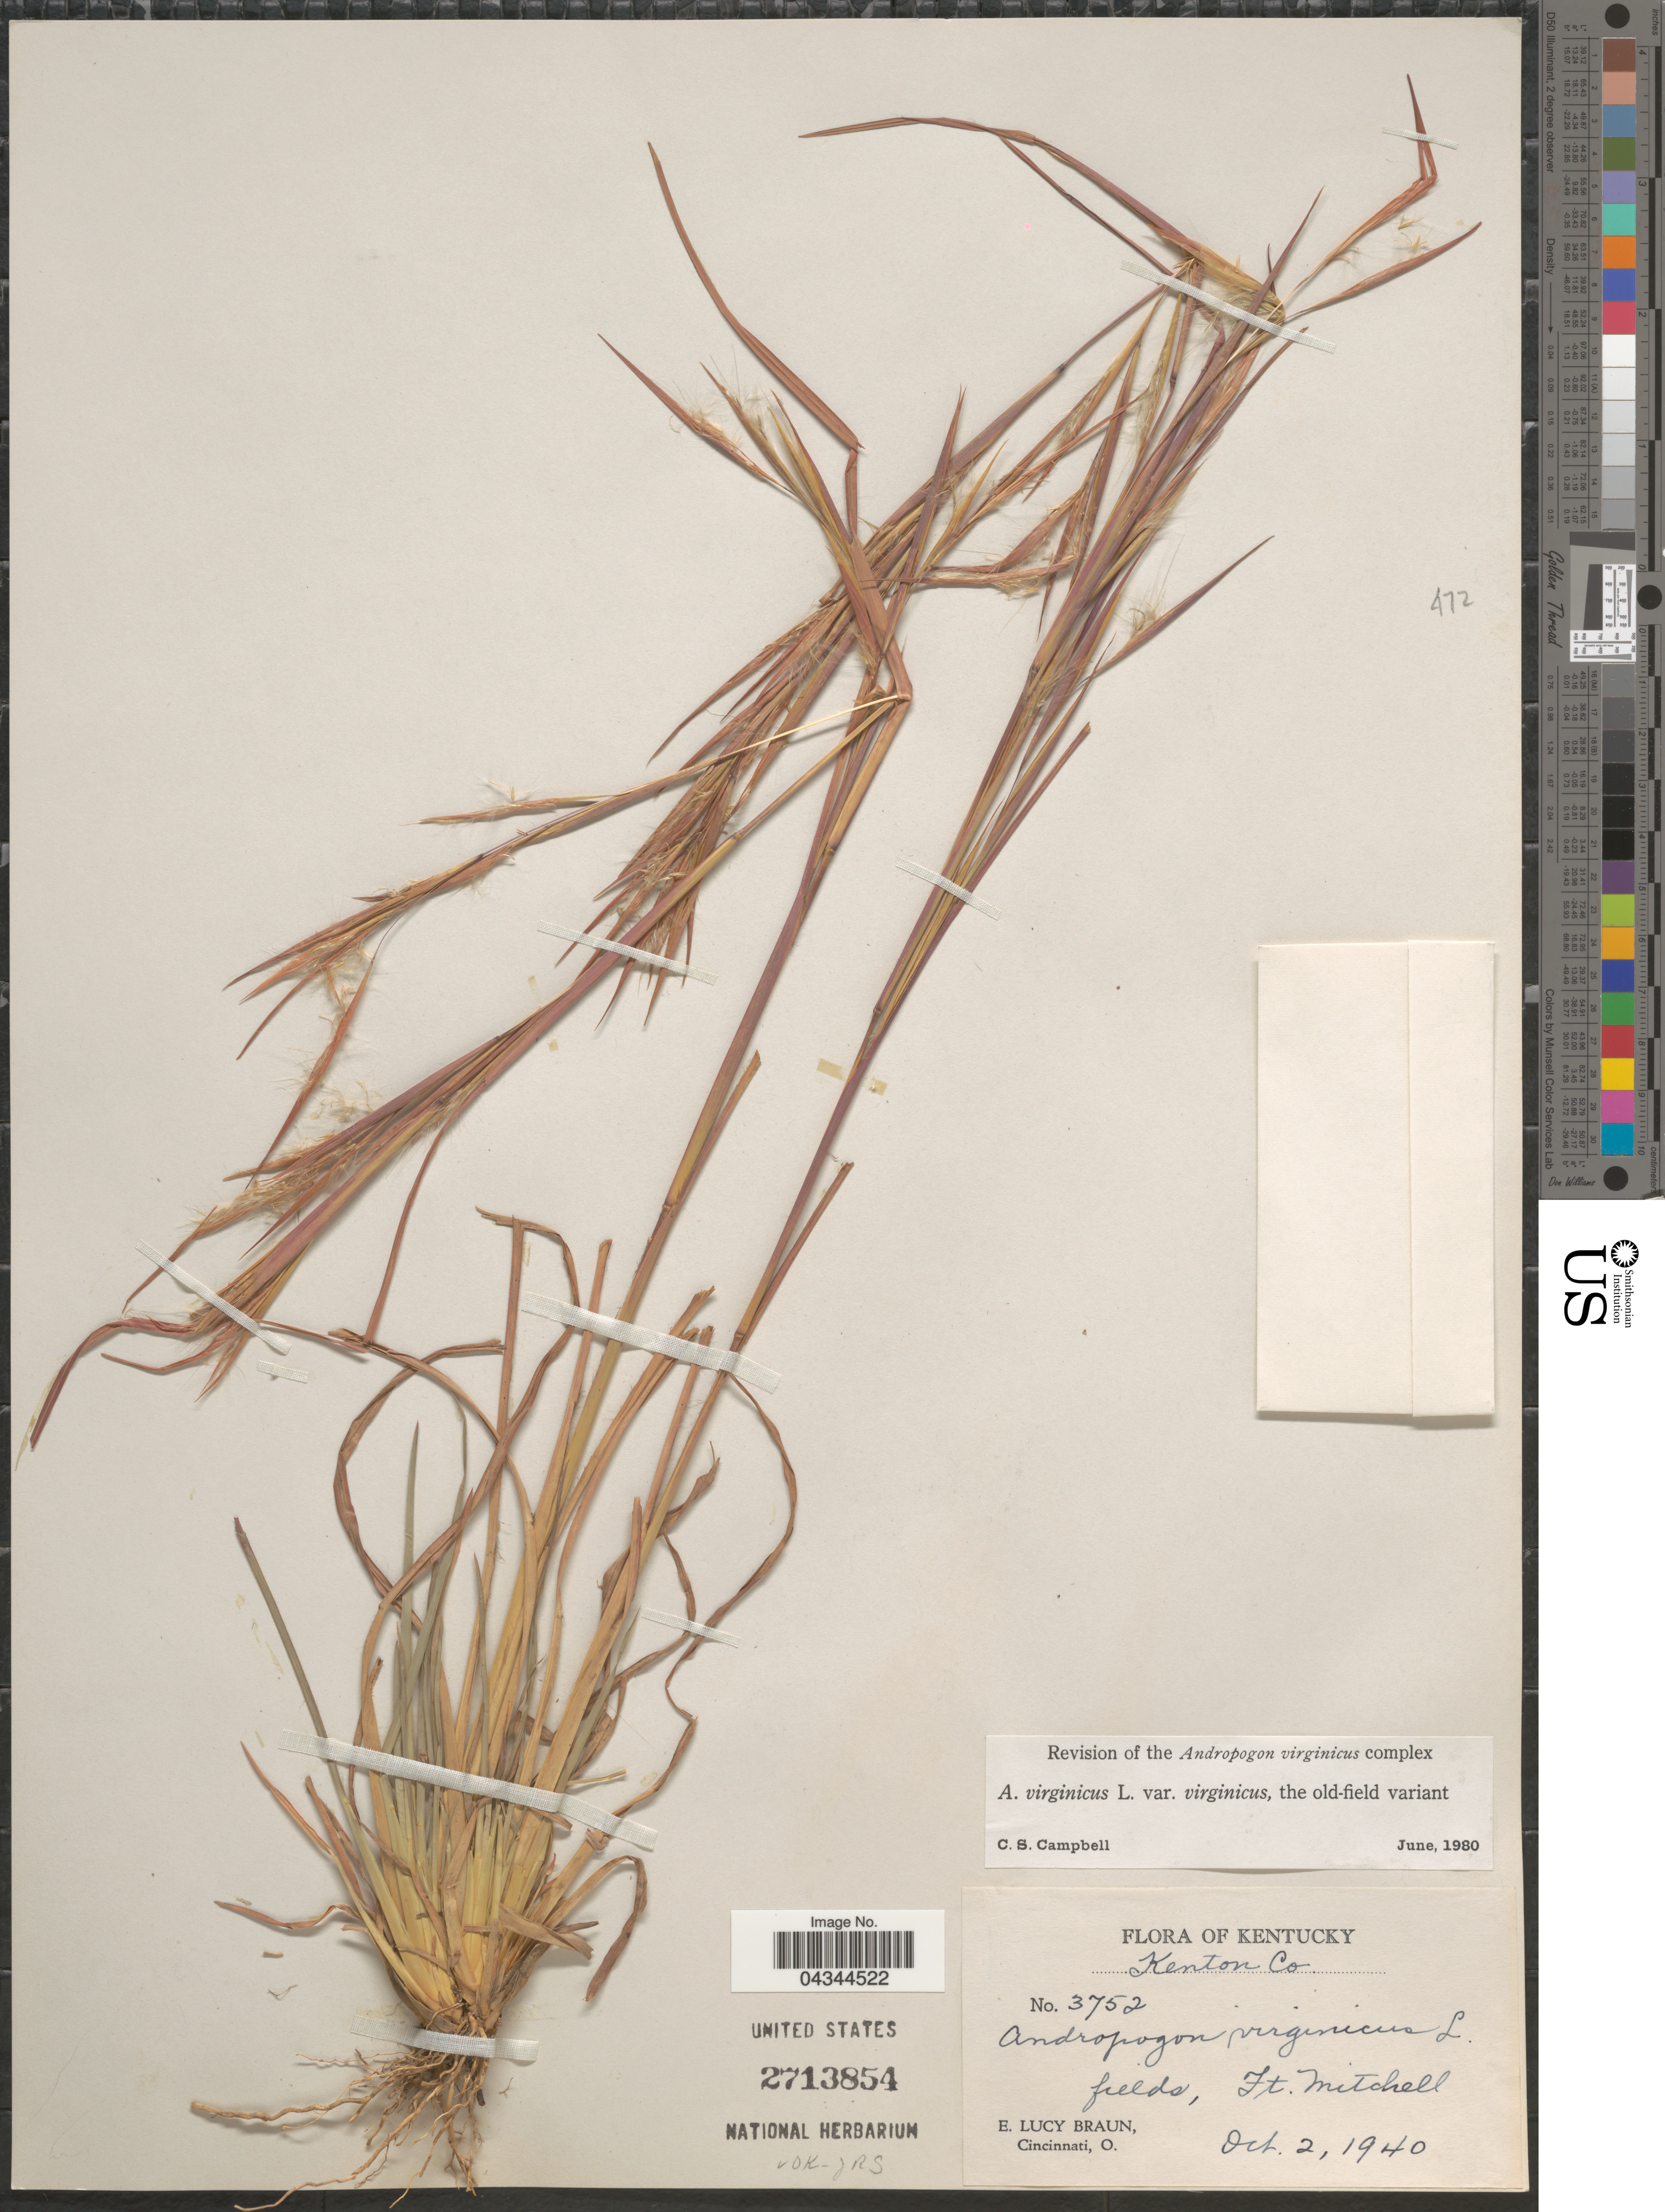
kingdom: Plantae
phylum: Tracheophyta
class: Liliopsida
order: Poales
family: Poaceae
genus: Andropogon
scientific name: Andropogon virginicus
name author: L.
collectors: E. L. Braun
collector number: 3752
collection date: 1940-10-02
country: United States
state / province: Kentucky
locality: Kenton Co. Ft. Mitchell.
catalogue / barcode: US 2713854